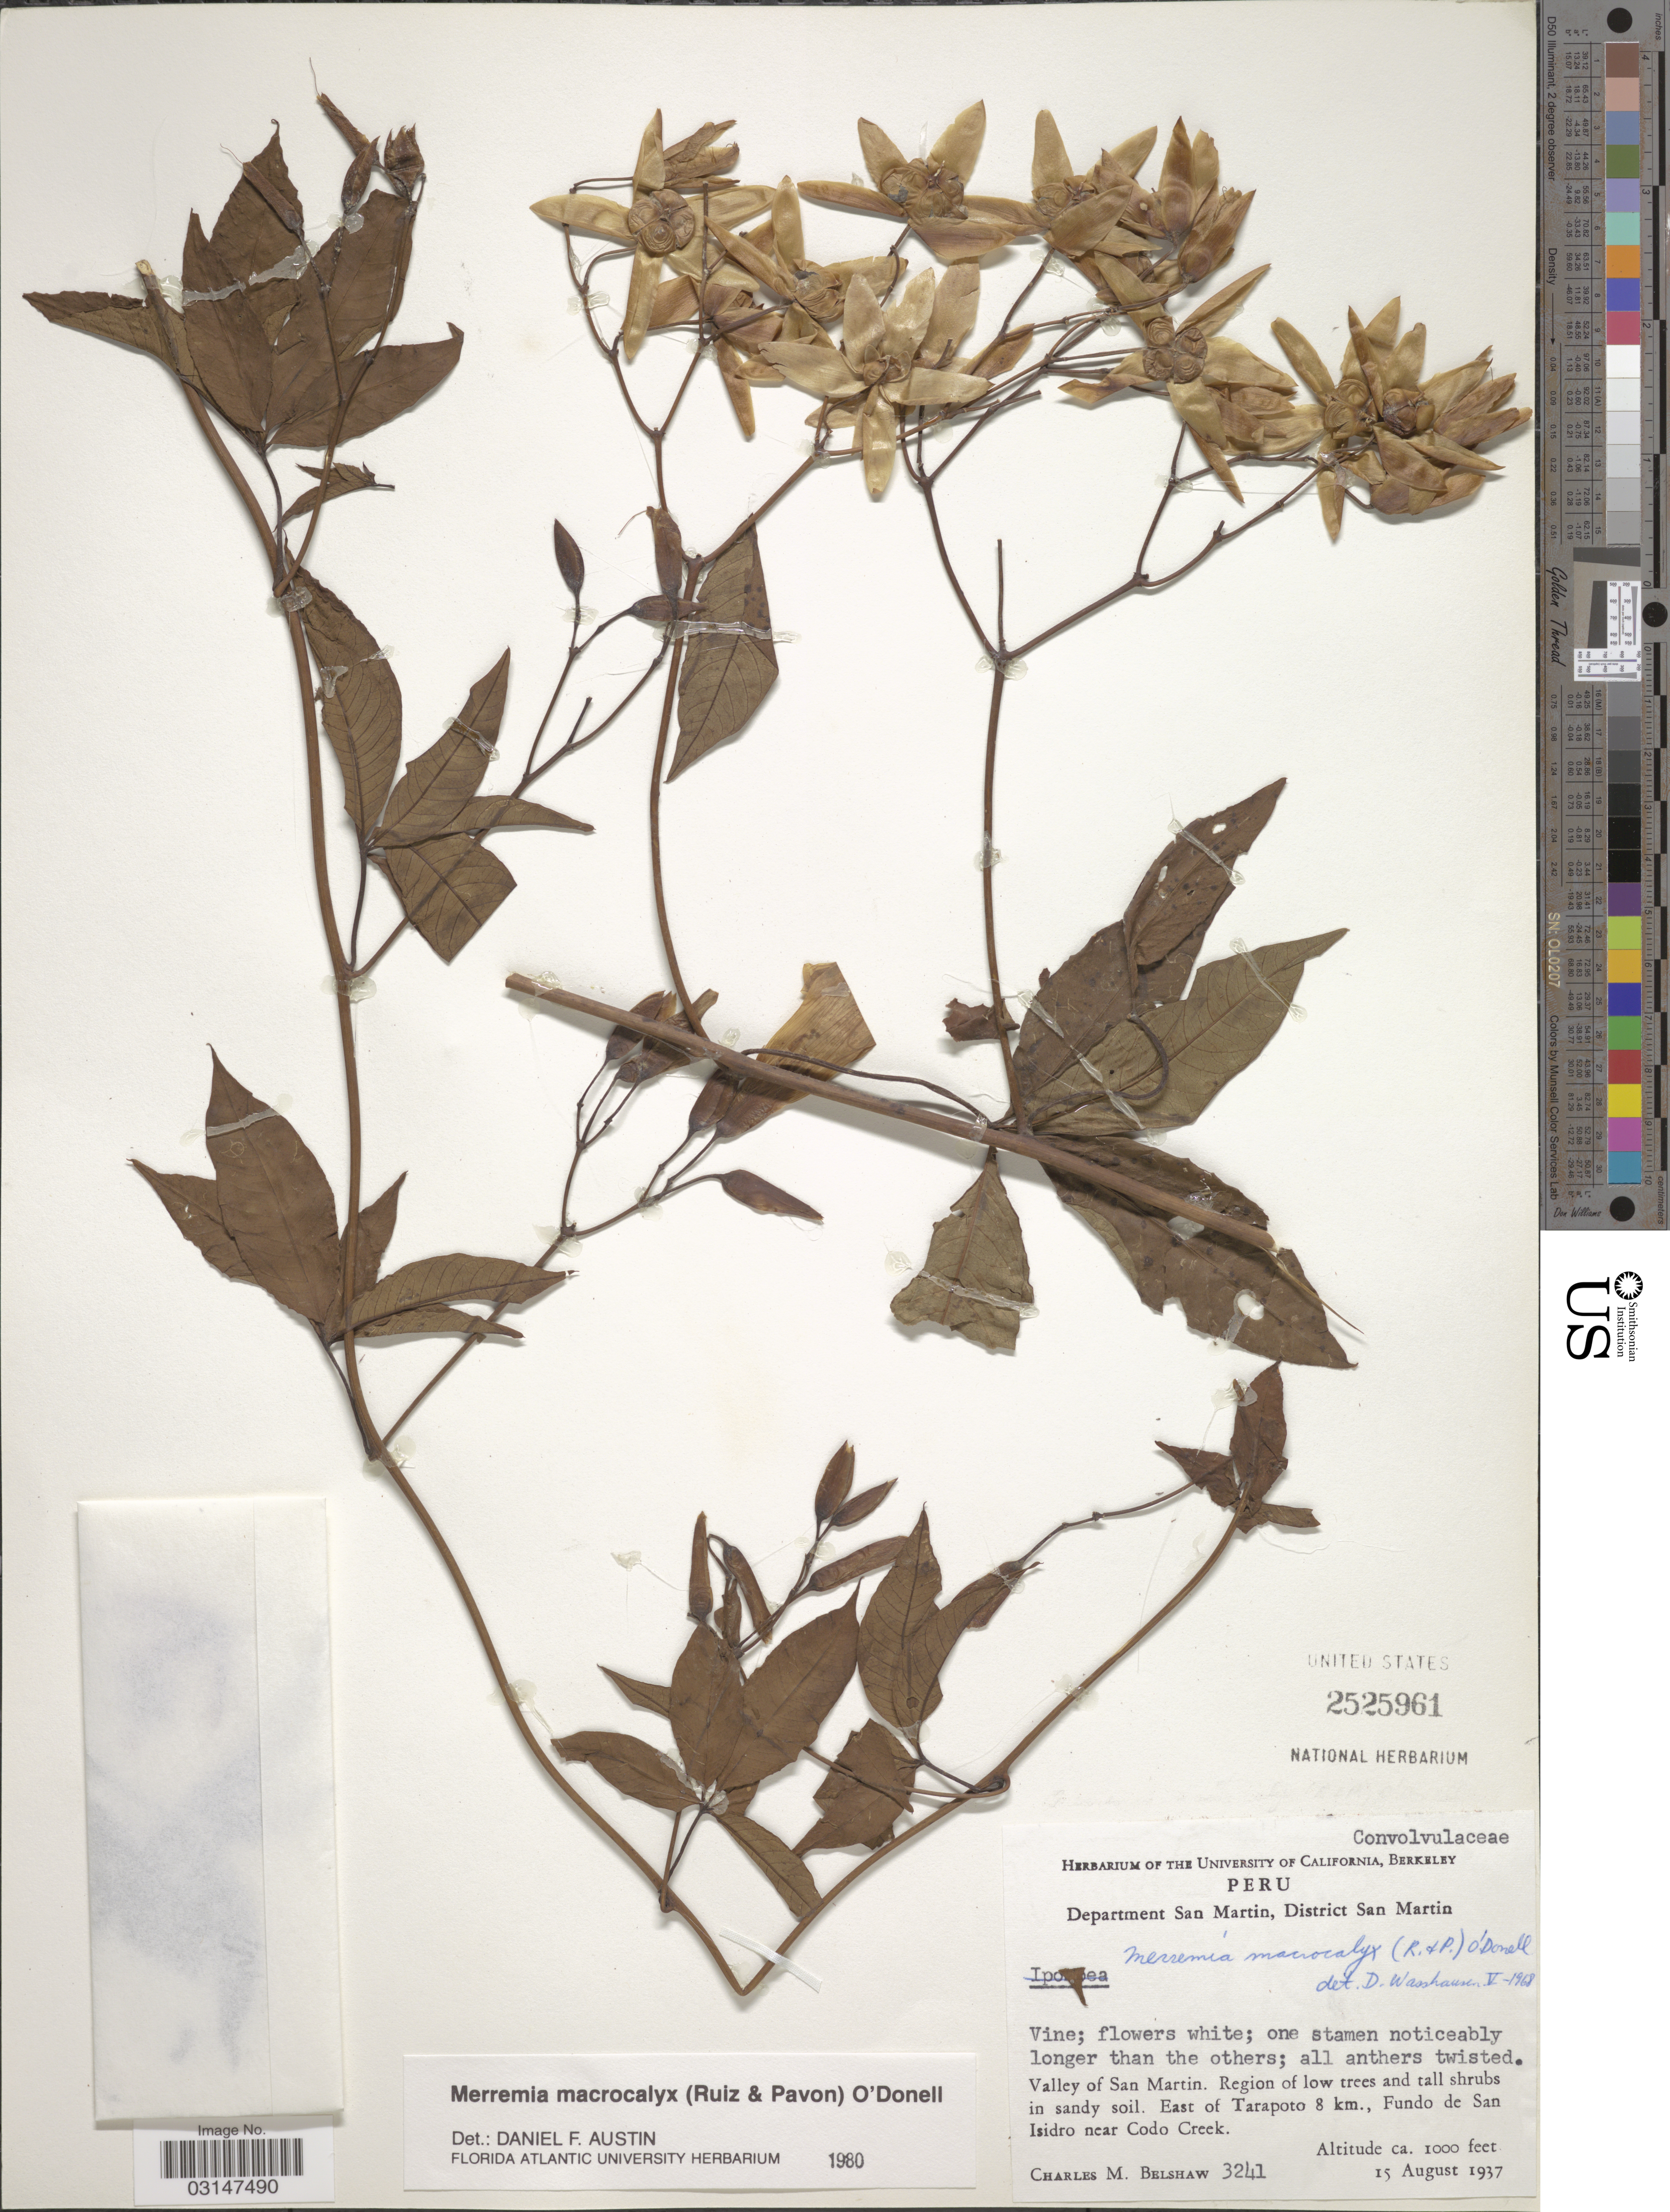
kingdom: Plantae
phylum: Tracheophyta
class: Magnoliopsida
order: Solanales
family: Convolvulaceae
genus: Distimake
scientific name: Distimake macrocalyx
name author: (Ruiz & Pav.) A. R. Simões & Staples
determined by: Strong, Mark T., (BOT), Smithsonian Institution - National Museum of Natural History (UNITED STATES)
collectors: C. Shaw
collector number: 3241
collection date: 1937-08-15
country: Peru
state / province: San Martín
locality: Department San Martin, District San Martin, Valley of San Martin. Region of low trees and tall shrubs in sandy soil. East of Tarapoto 8 km., Fundo de San Isidro near Codo Creek.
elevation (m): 305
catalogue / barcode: US 2525961